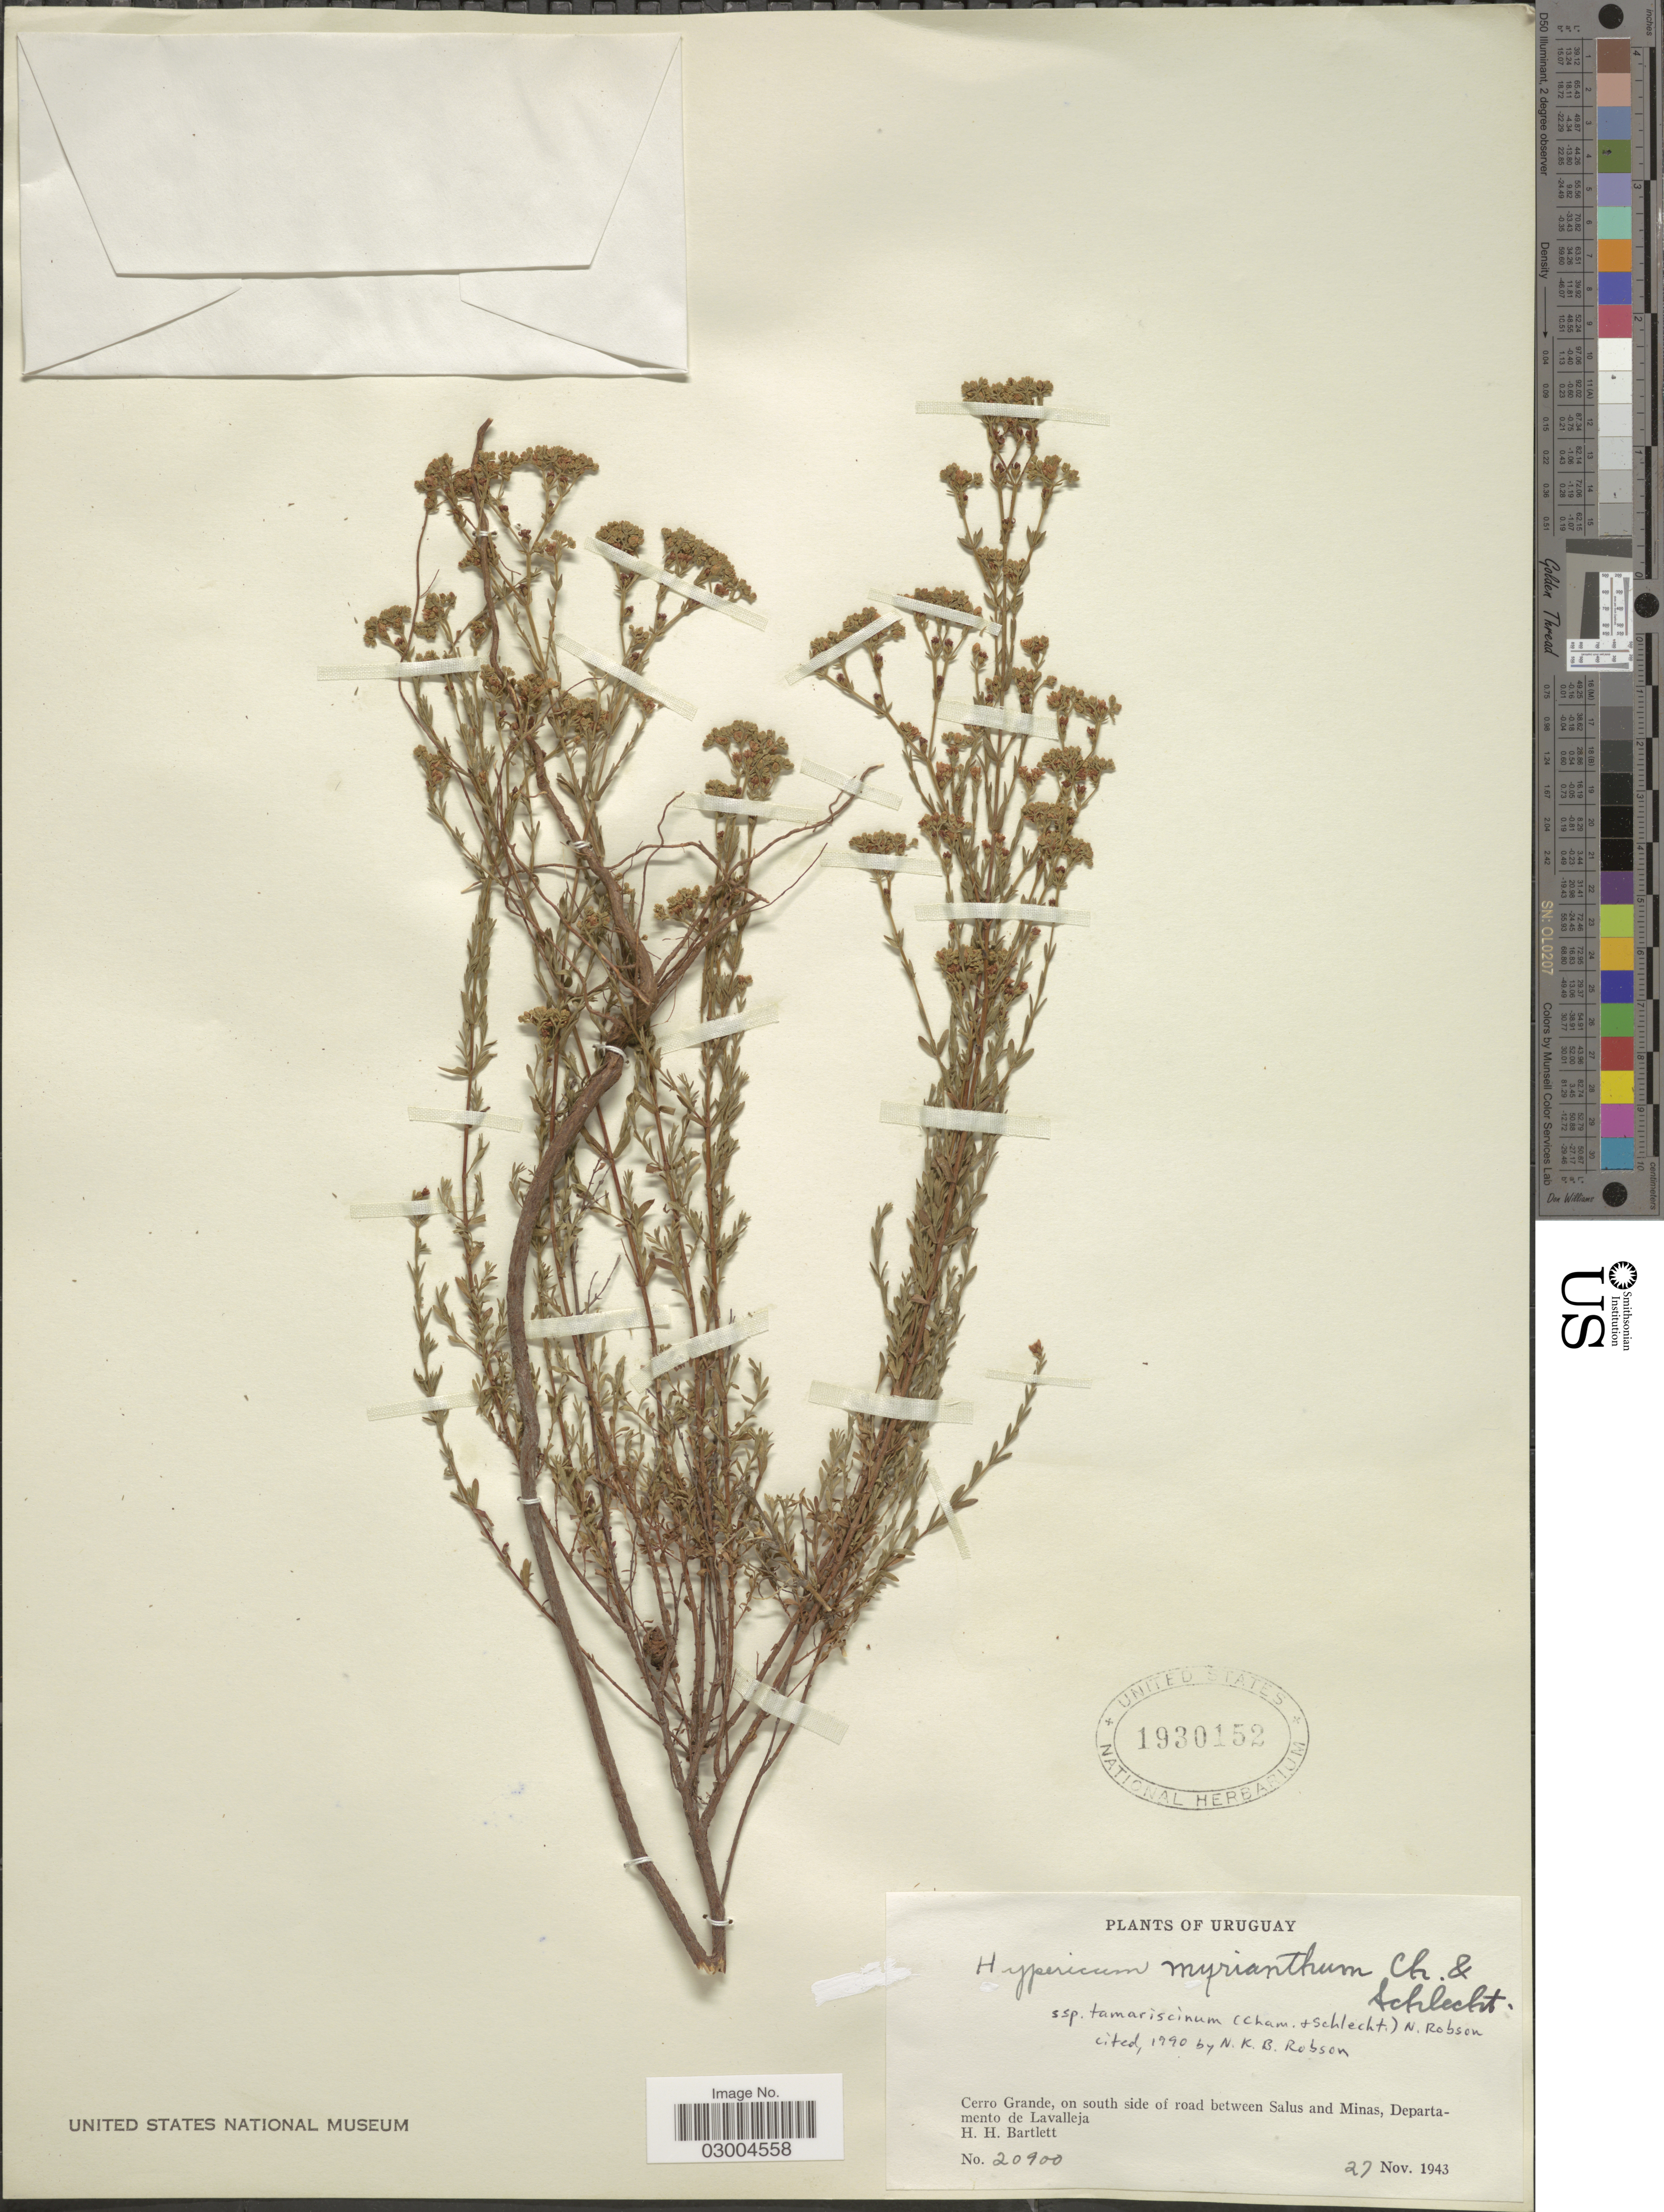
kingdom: Plantae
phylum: Tracheophyta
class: Magnoliopsida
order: Malpighiales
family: Hypericaceae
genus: Hypericum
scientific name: Hypericum myrianthum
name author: Cham. & Schltdl.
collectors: H. H. Bartlett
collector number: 20900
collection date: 1943-11-27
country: Uruguay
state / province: Lavalleja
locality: Cerro Grande, on south side of road between Salus and Minas, Departamento de Lavalleja.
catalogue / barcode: US 1930152